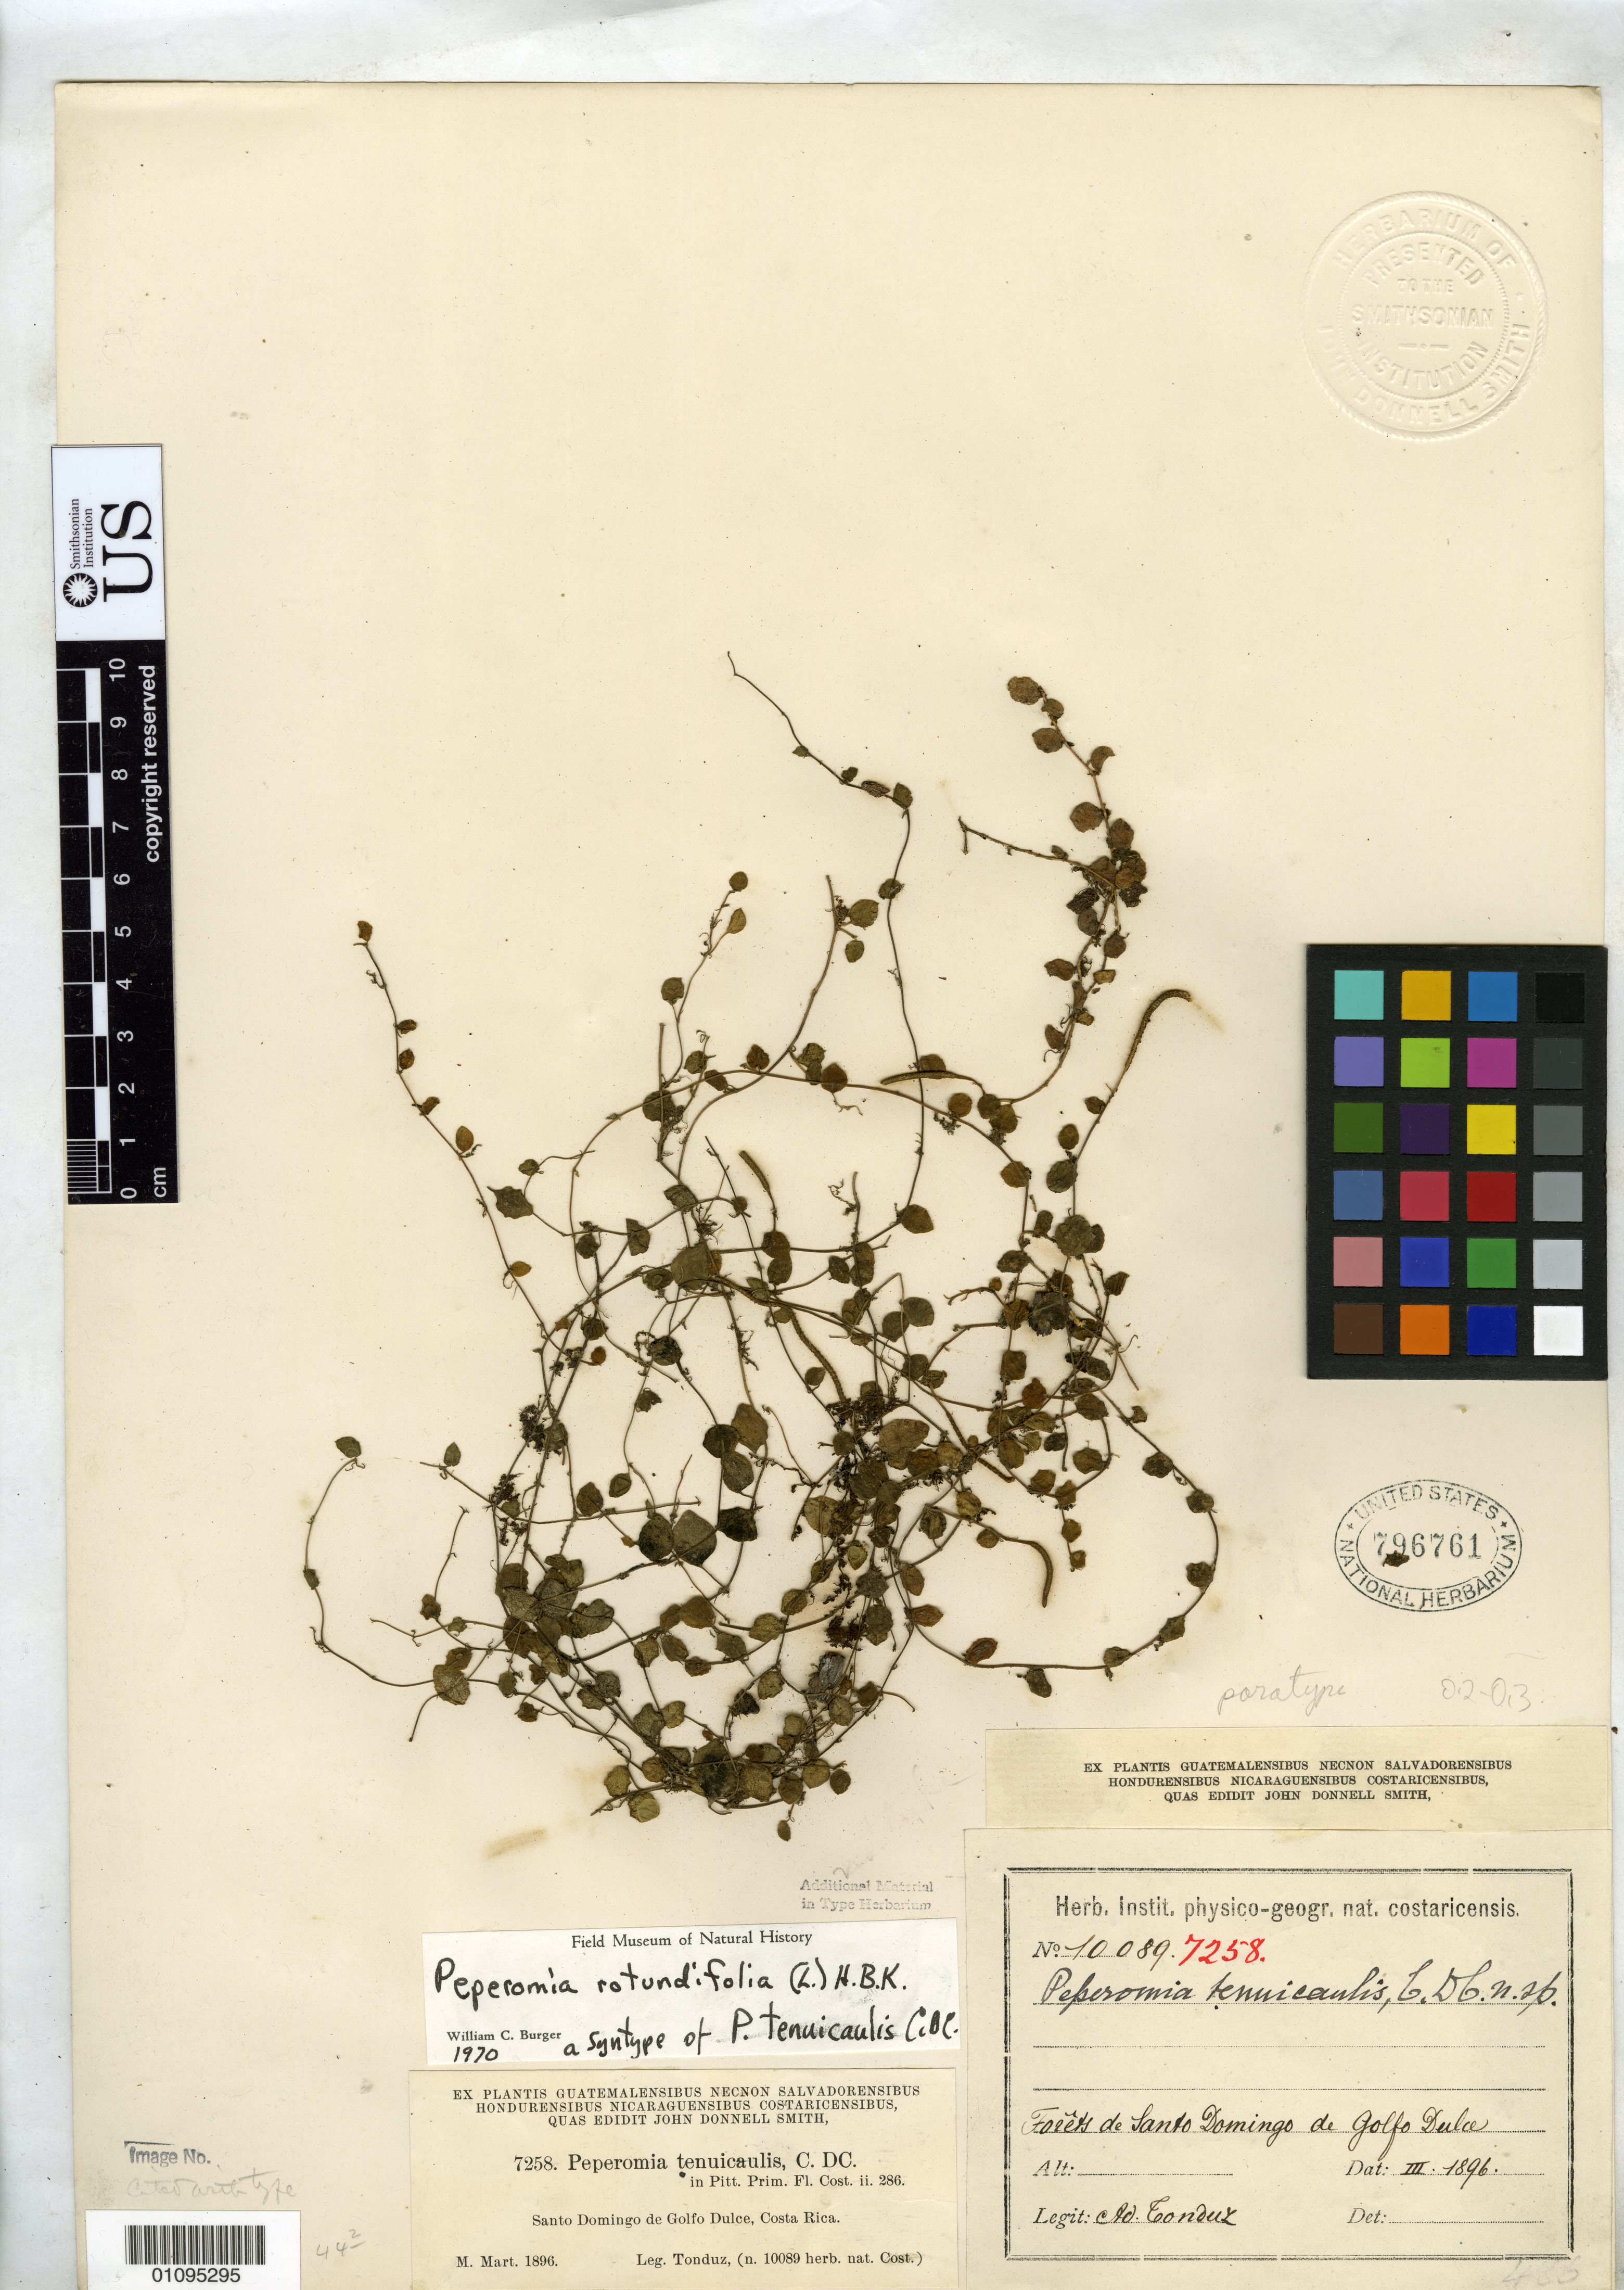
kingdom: Plantae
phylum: Tracheophyta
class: Magnoliopsida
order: Piperales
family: Piperaceae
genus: Peperomia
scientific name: Peperomia tenuicaulis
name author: C. DC. in Pittier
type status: Syntype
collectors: A. Tonduz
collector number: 10089 (7258)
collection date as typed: Mar 1896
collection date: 1896-03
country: Costa Rica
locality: Forets de Santo Domingo de Golfo Dulce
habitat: Forest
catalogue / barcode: US 796761